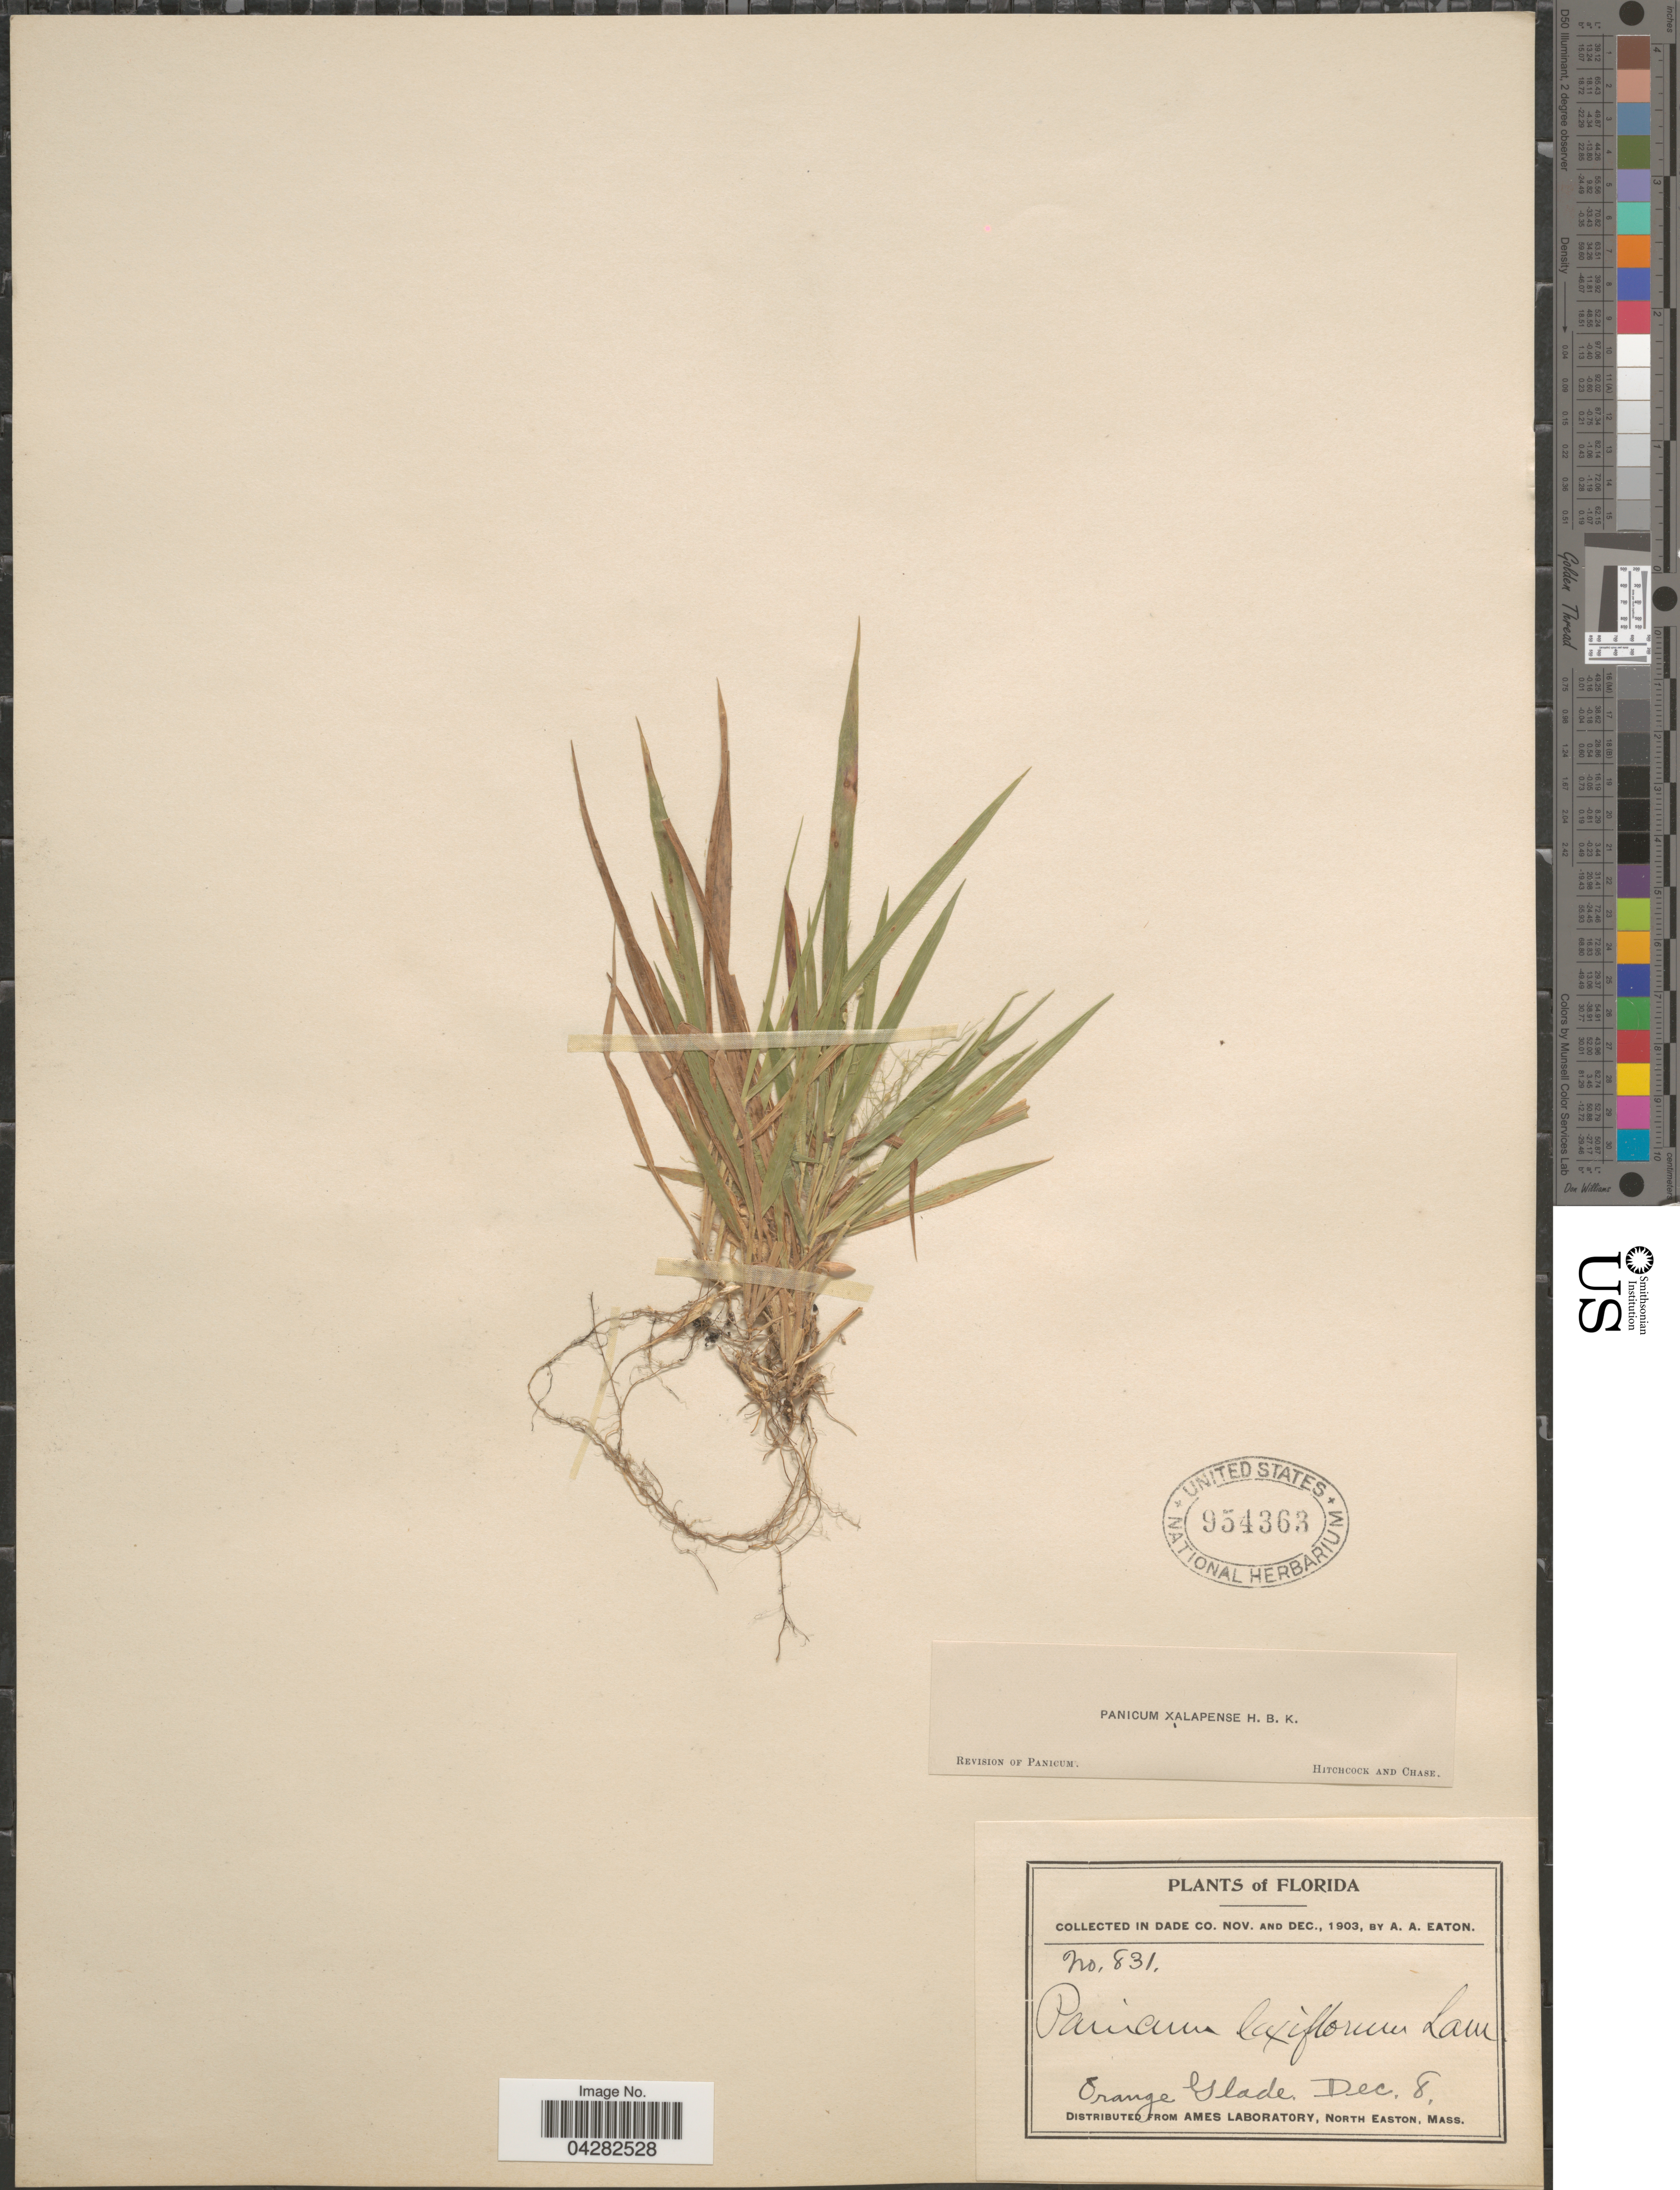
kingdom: Plantae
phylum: Tracheophyta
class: Liliopsida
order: Poales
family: Poaceae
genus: Dichanthelium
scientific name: Dichanthelium laxiflorum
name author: (Lam.) Gould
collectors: A. A. Eaton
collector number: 831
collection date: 1903-12-08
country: United States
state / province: Florida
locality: Dade Co. Orange Glade.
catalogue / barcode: US 954363